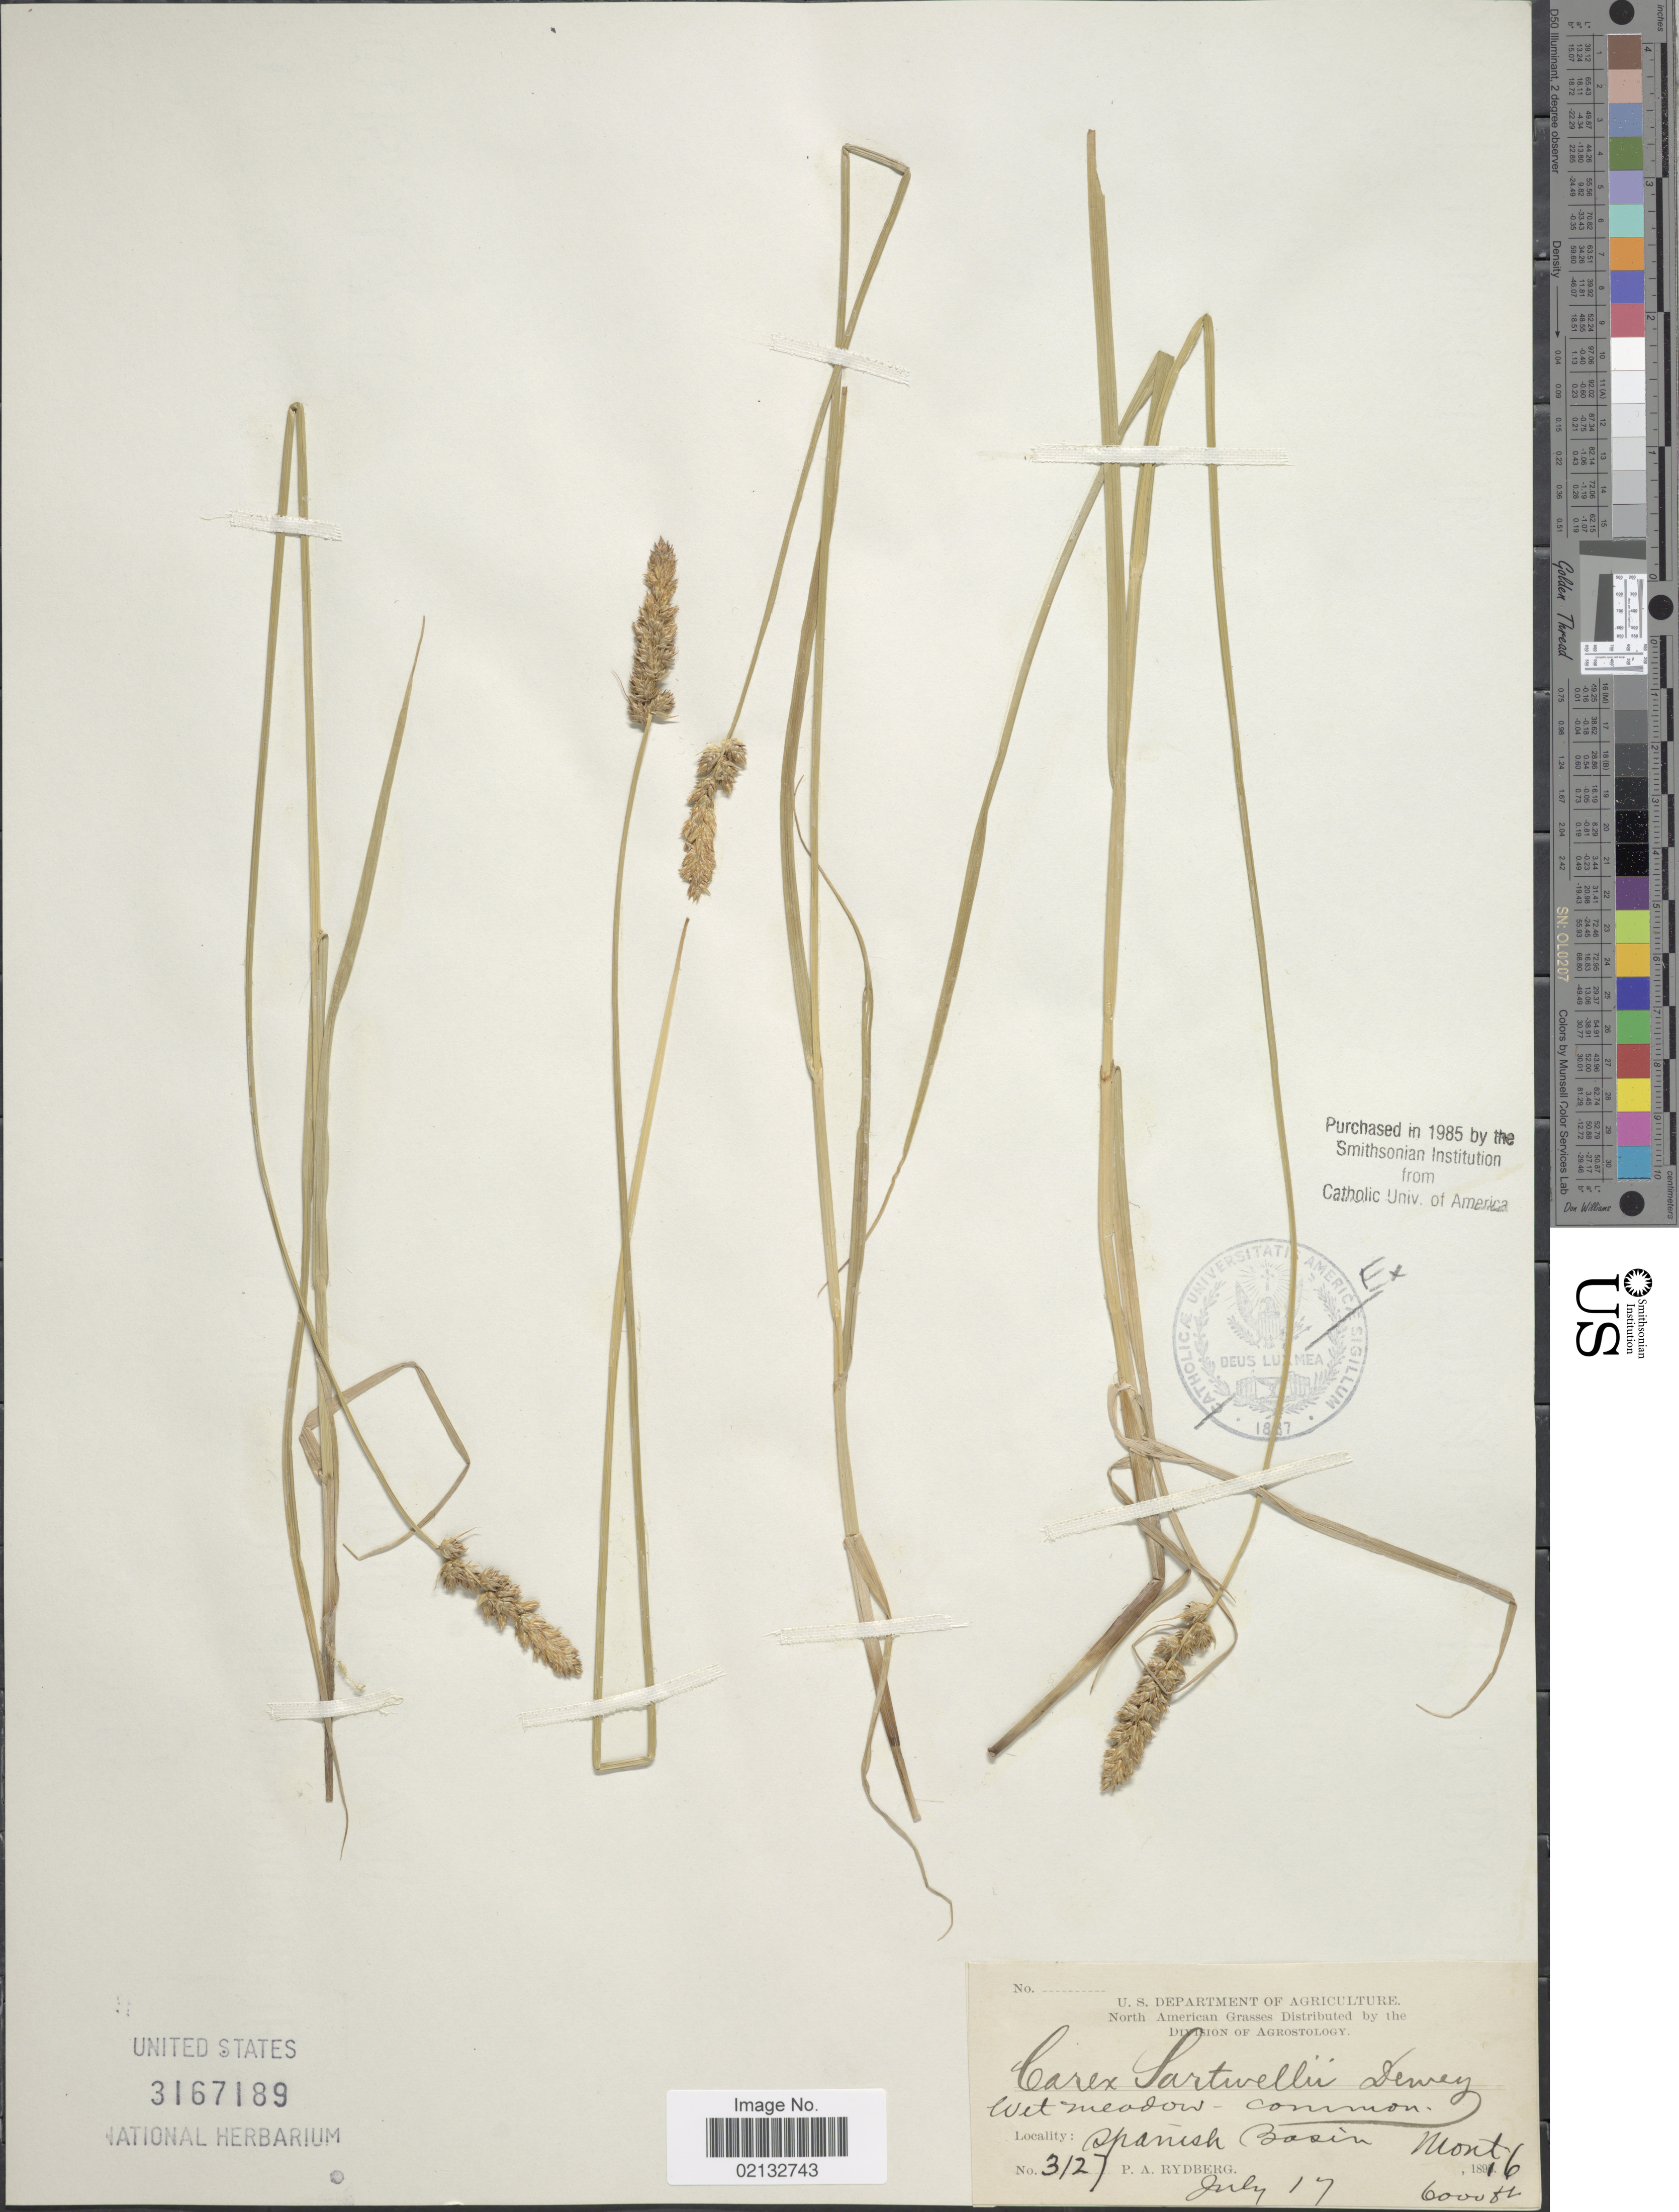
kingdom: Plantae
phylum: Tracheophyta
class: Liliopsida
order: Poales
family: Cyperaceae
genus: Carex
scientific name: Carex sartwellii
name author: Dewey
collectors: P. A. Rydberg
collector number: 3127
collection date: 1816-07-17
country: United States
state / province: Montana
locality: Spanish Basin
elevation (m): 1829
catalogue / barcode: US 3167189